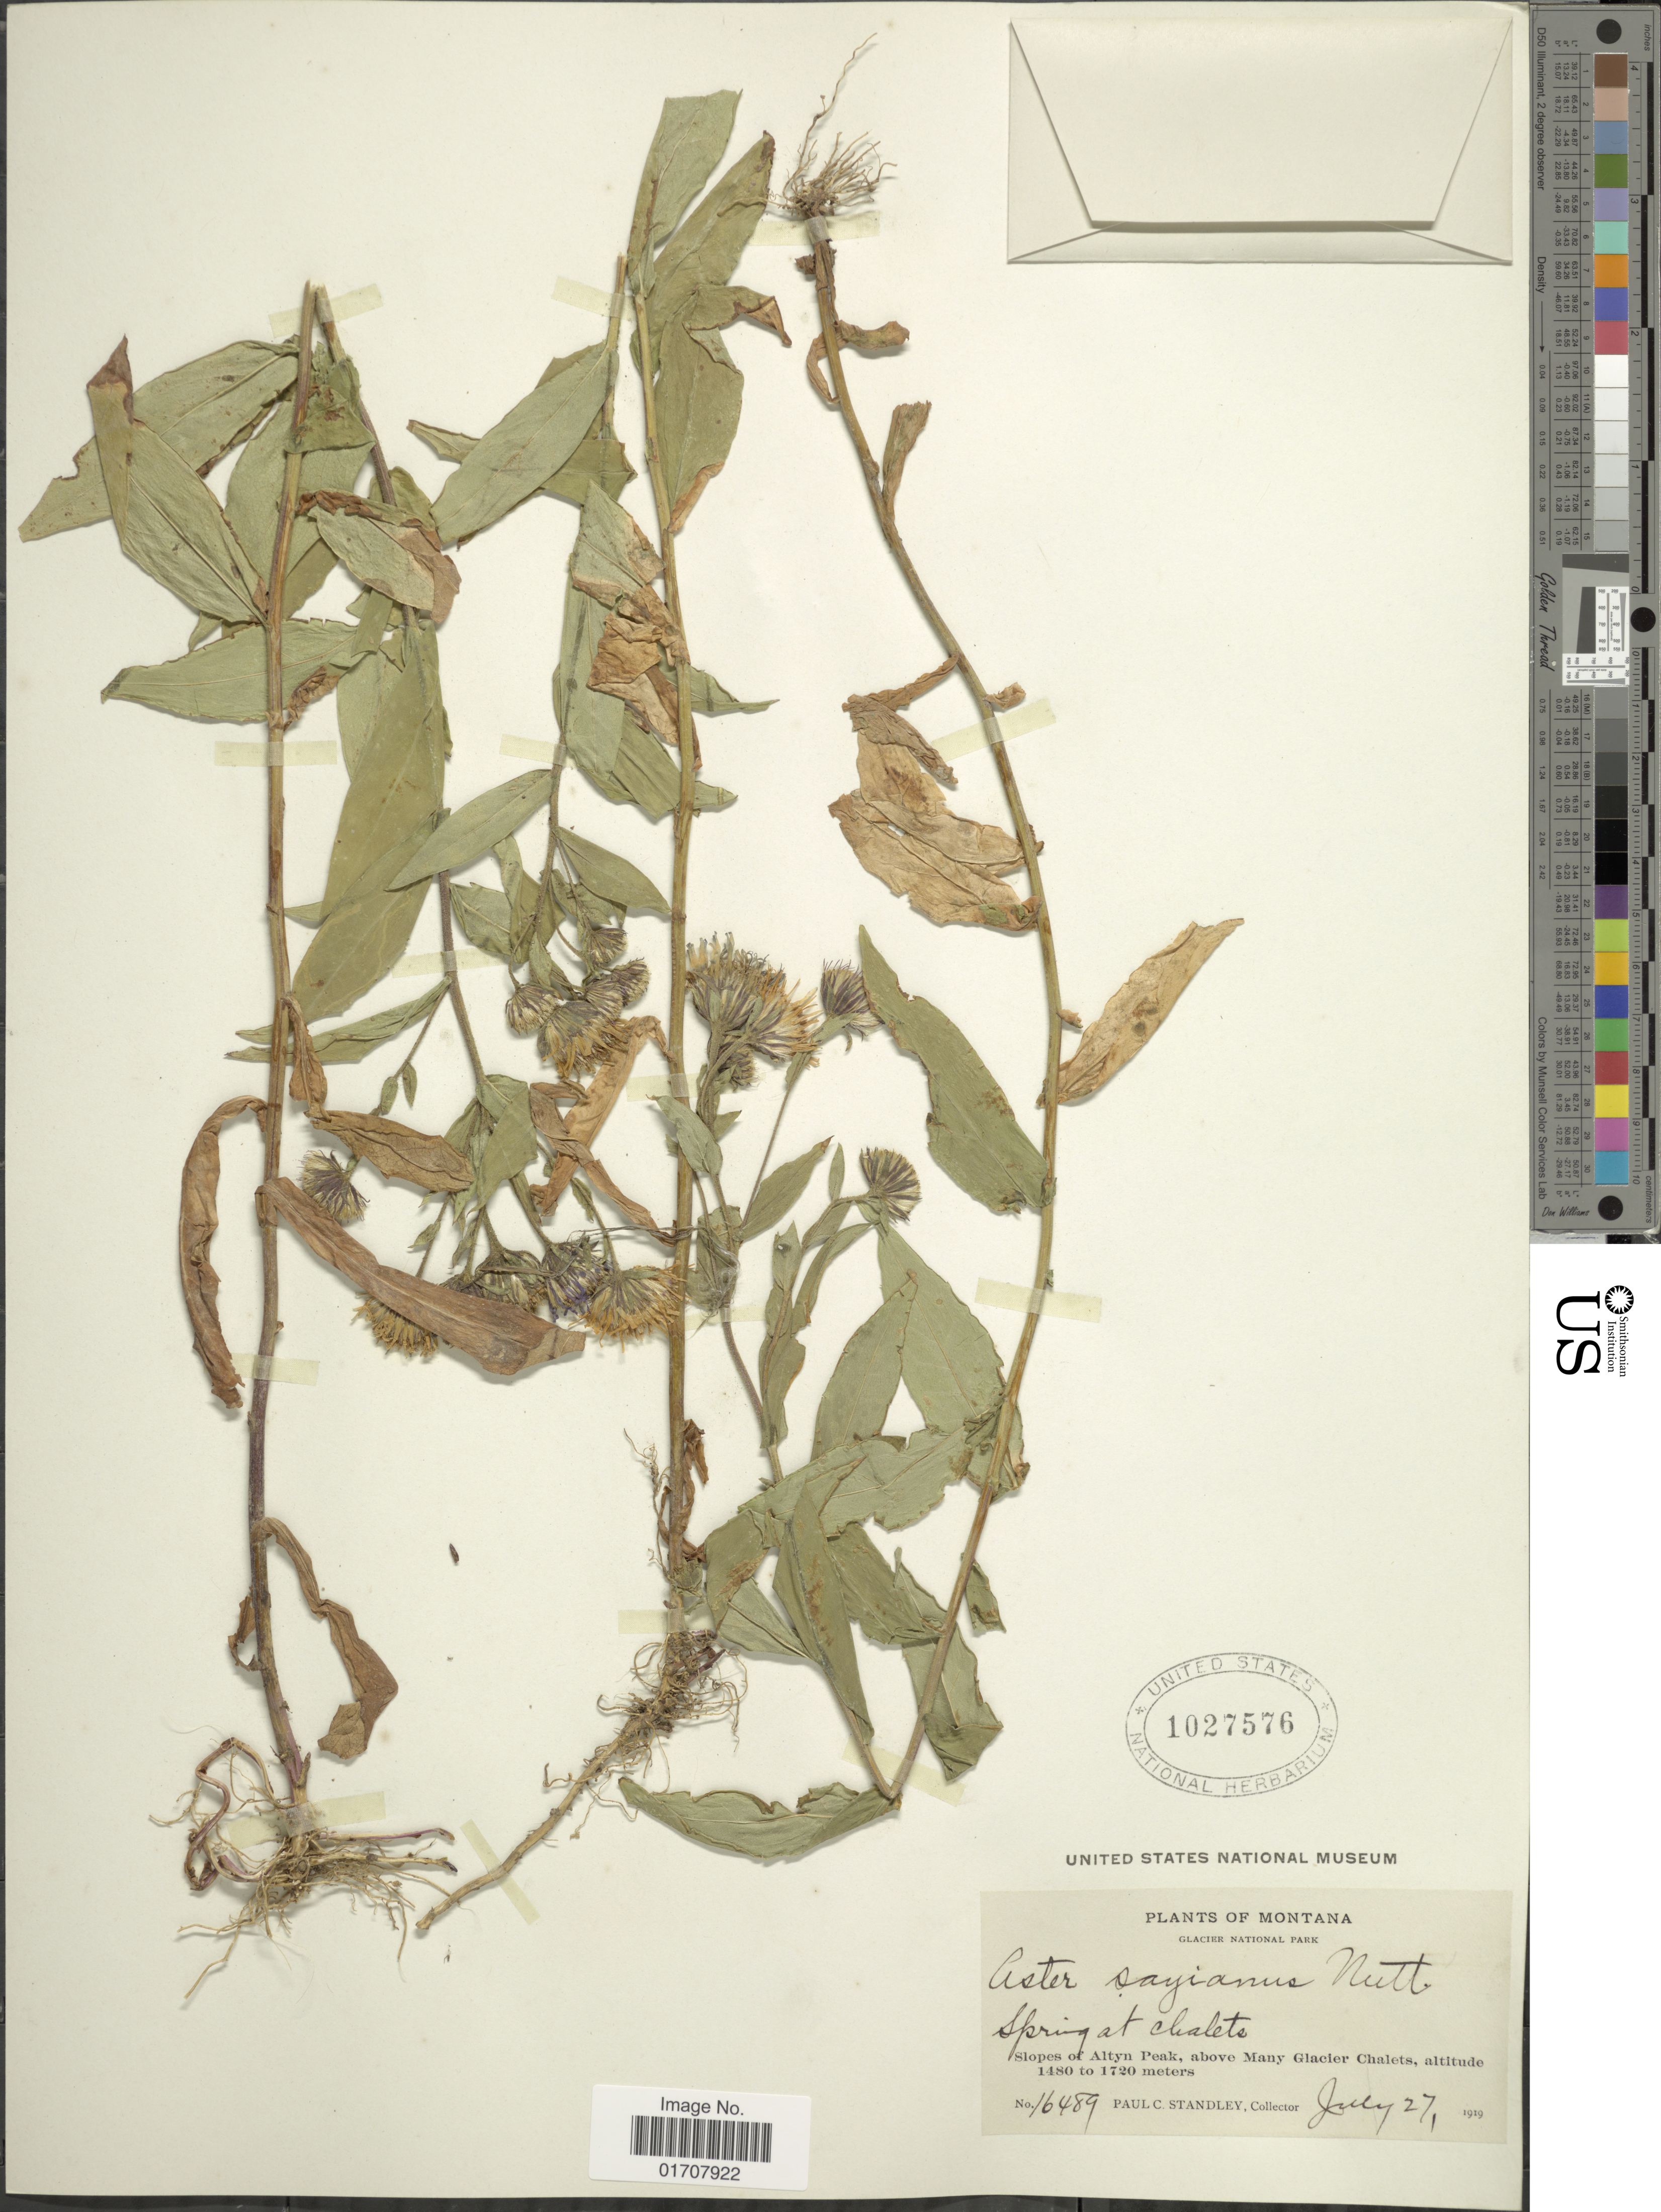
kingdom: Plantae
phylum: Tracheophyta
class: Magnoliopsida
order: Asterales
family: Asteraceae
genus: Canadanthus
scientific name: Canadanthus modestus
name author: (Lindl.) G.L. Nesom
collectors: P. C. Standley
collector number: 16489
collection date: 1919-07-27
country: United States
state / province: Montana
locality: Spring at Chalets, Slopes of Altyn Peak, above Many Glacier Chalets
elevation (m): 1480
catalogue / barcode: US 1027576